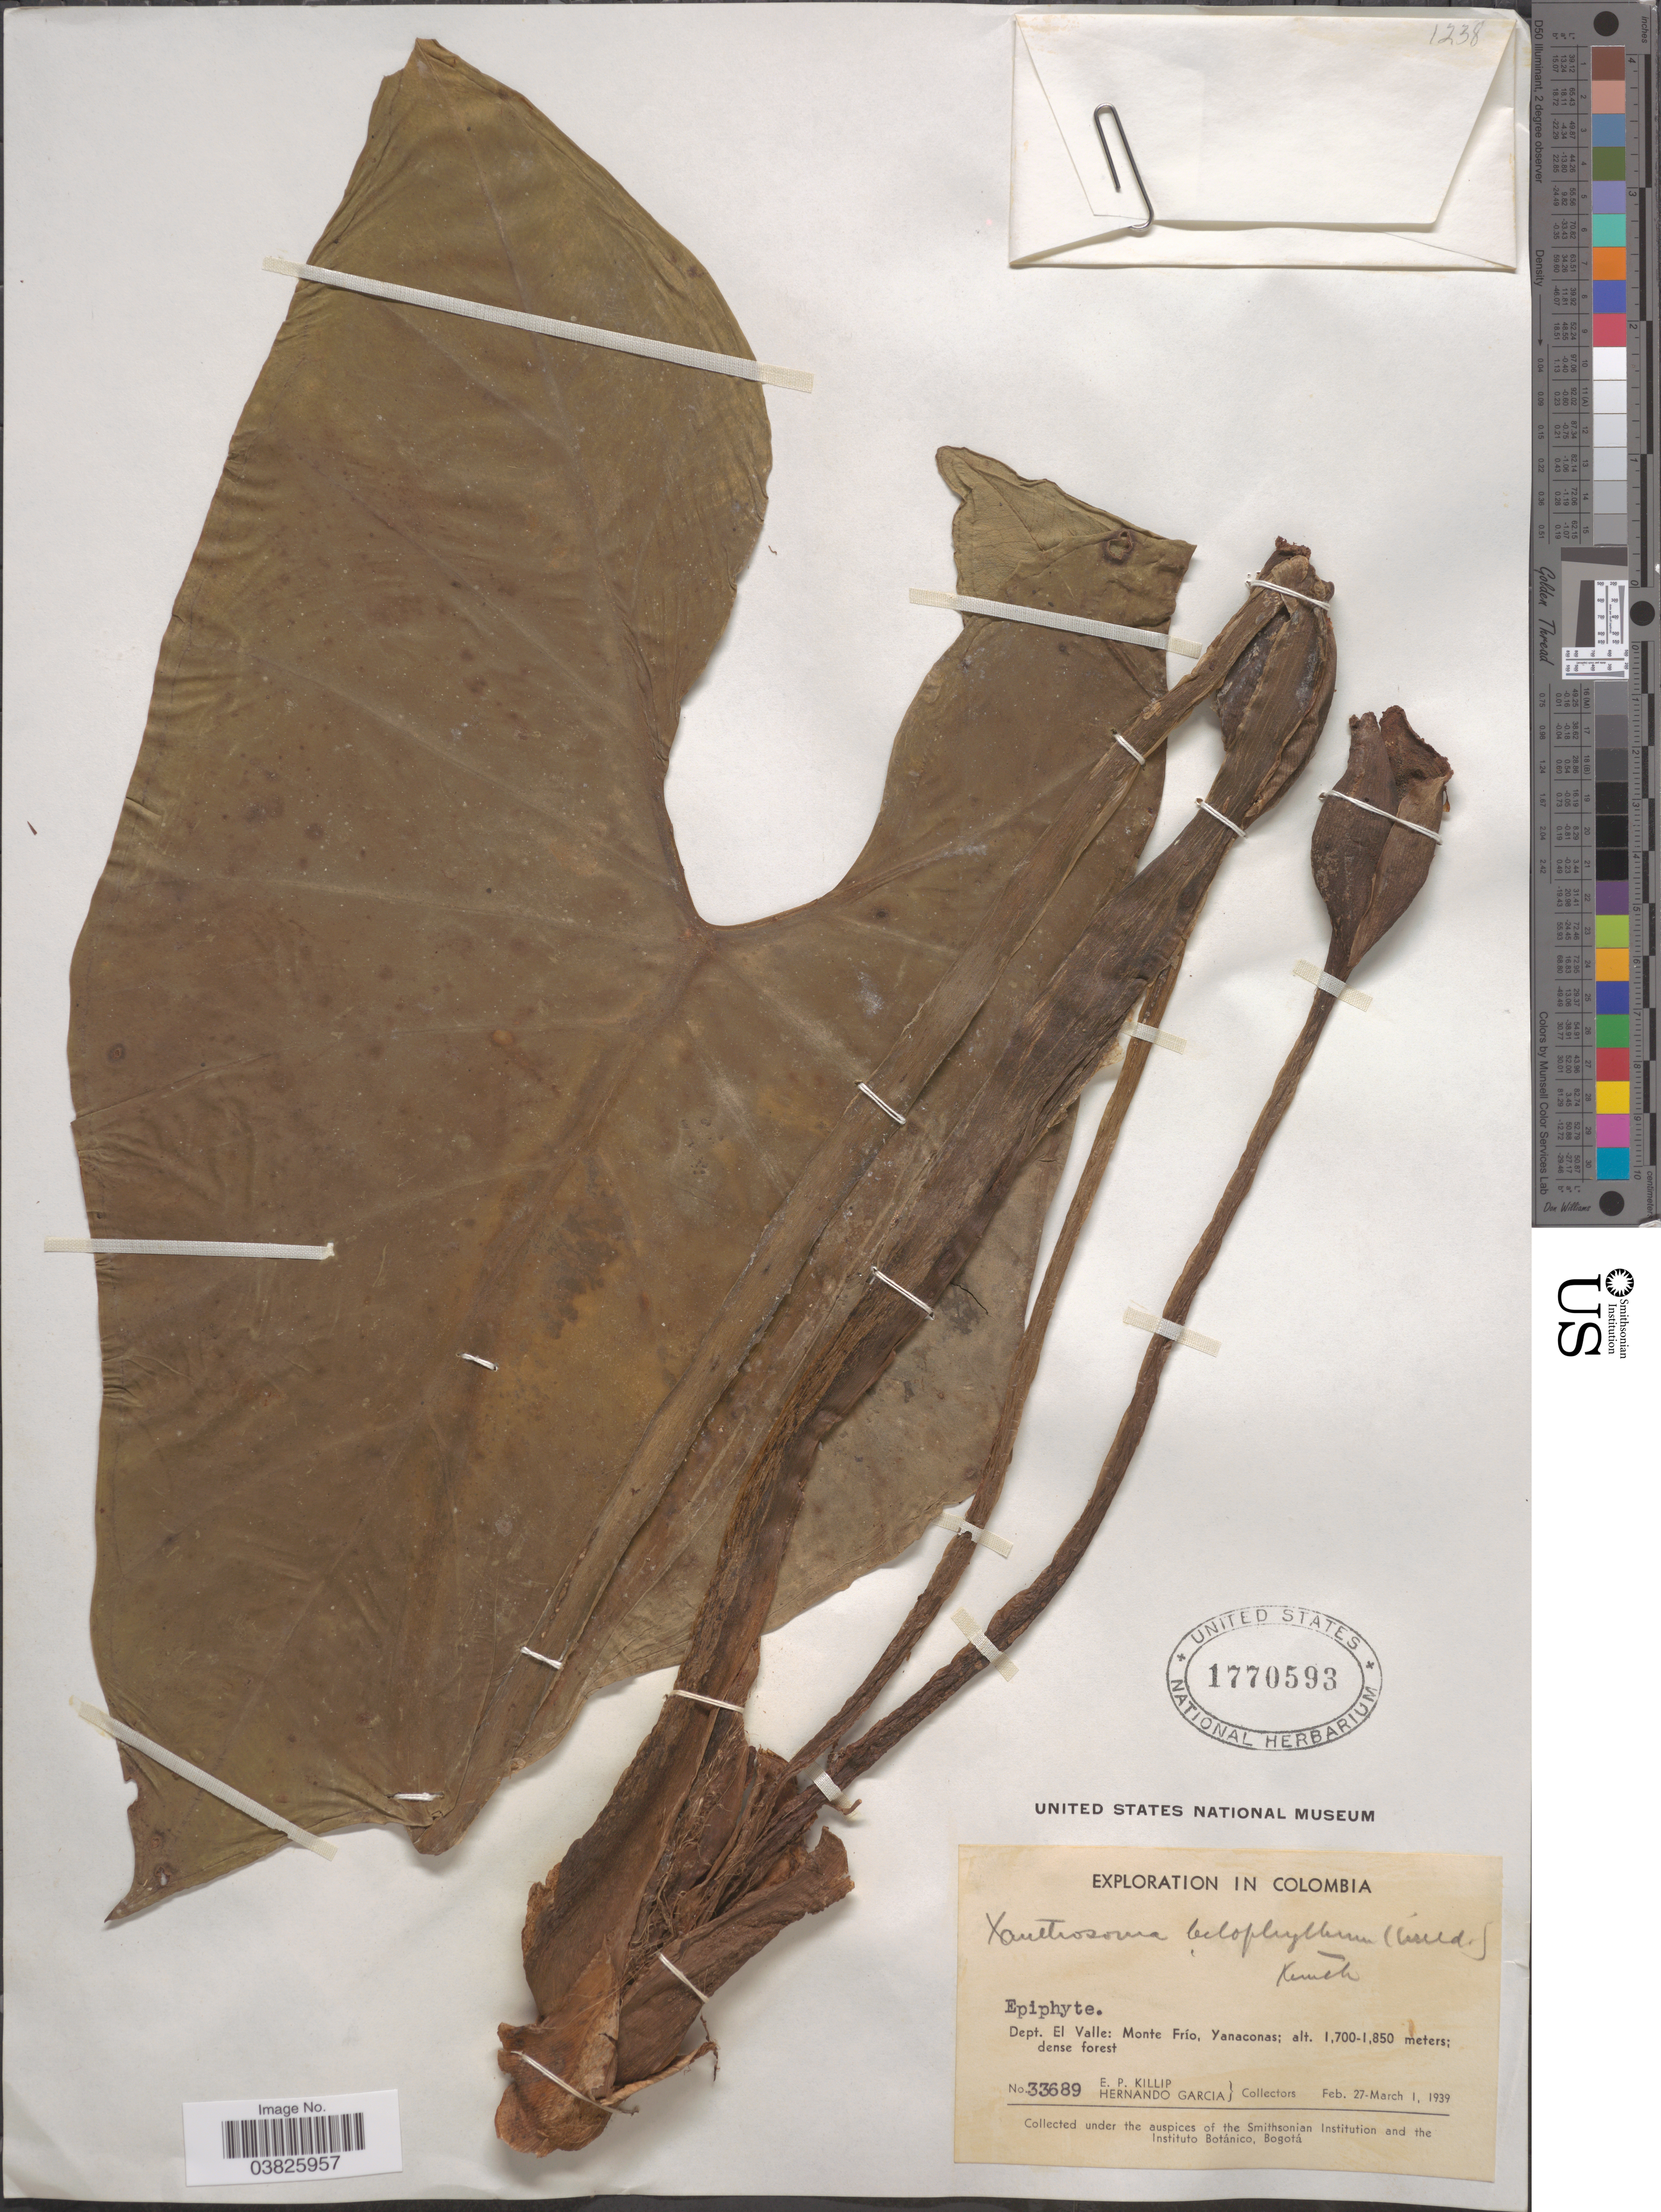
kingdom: Plantae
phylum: Tracheophyta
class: Liliopsida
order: Alismatales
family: Araceae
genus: Xanthosoma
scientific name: Xanthosoma belophyllum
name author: (Willd.) Schott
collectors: E. P. Killip & H. Garcia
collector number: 33689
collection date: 1939-02-27/1939-03-01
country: Colombia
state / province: Valle del Cauca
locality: Dept. El Valle: Monte Frío, Yanaconas.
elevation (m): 1700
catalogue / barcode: US 1770593